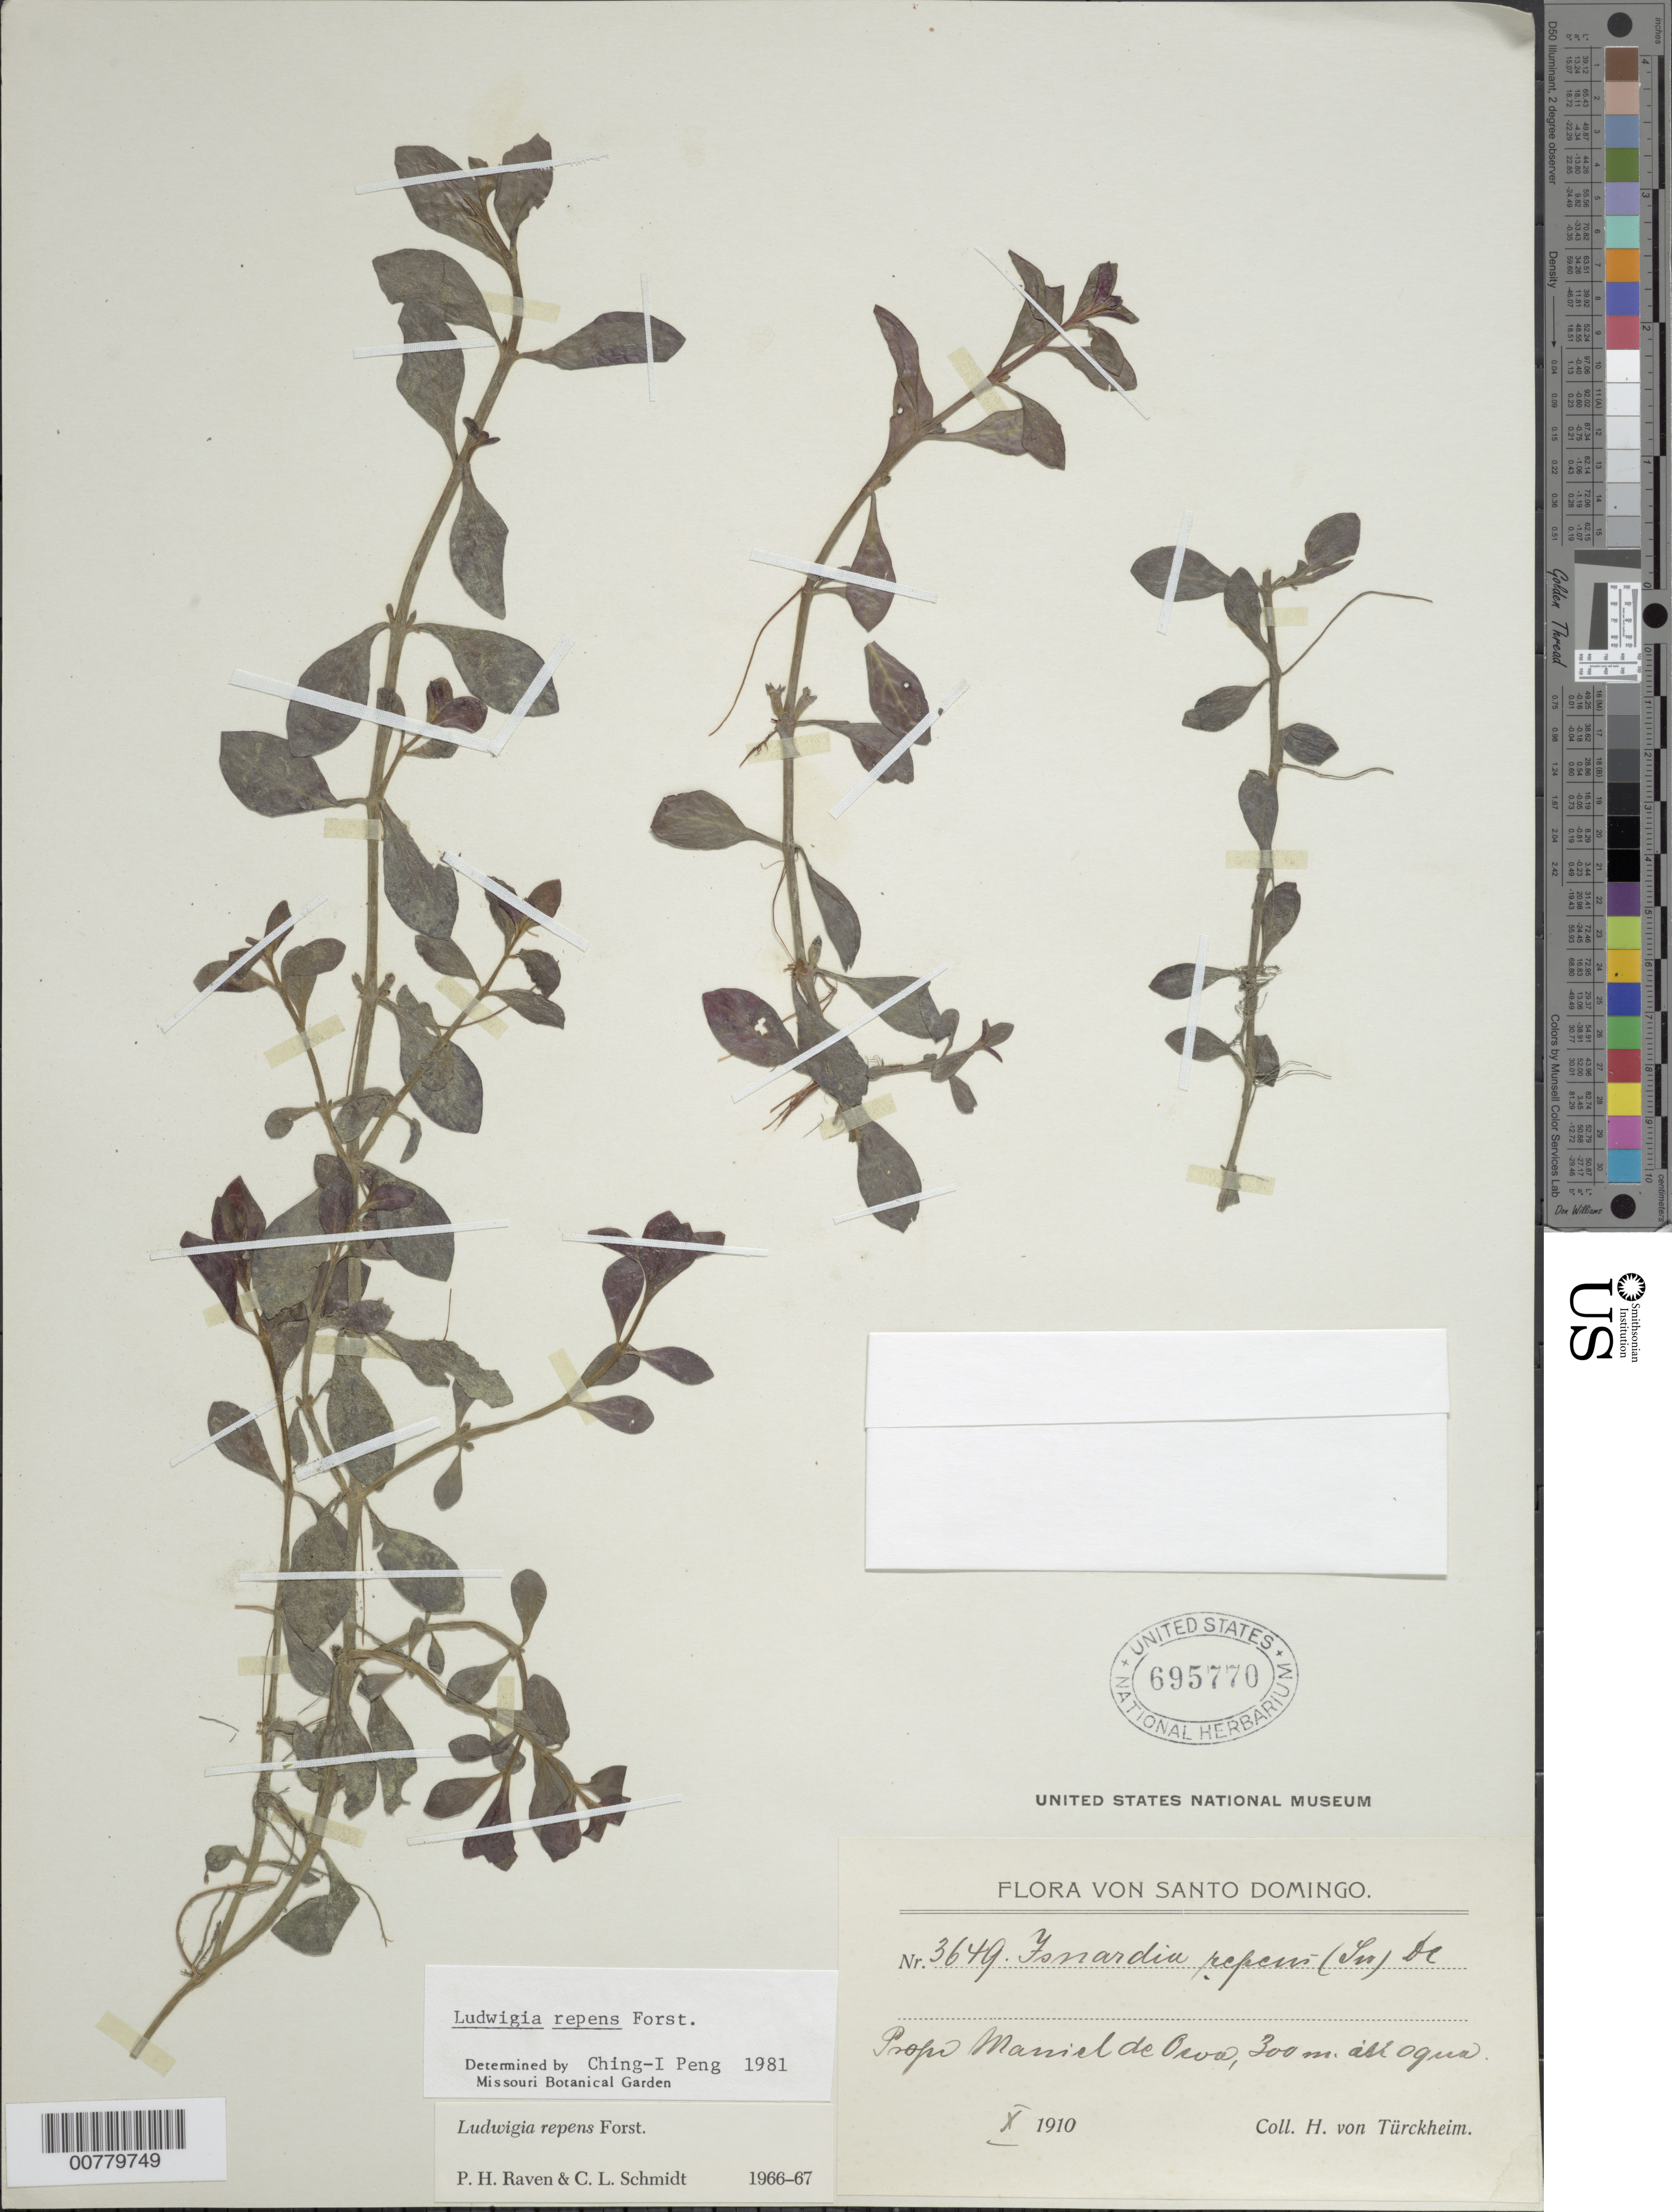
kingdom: Plantae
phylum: Tracheophyta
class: Magnoliopsida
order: Myrtales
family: Onagraceae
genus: Ludwigia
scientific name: Ludwigia repens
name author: J.R. Forst.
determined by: Peng, Ching-I, (HAST), Academia Sinica (TAIWAN)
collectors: H. von Türckheim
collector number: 3649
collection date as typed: Oct 1910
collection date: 1910-10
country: Dominican Republic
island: Hispaniola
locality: Maniel de Ocoa.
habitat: At aqua.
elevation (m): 300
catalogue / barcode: US 695770